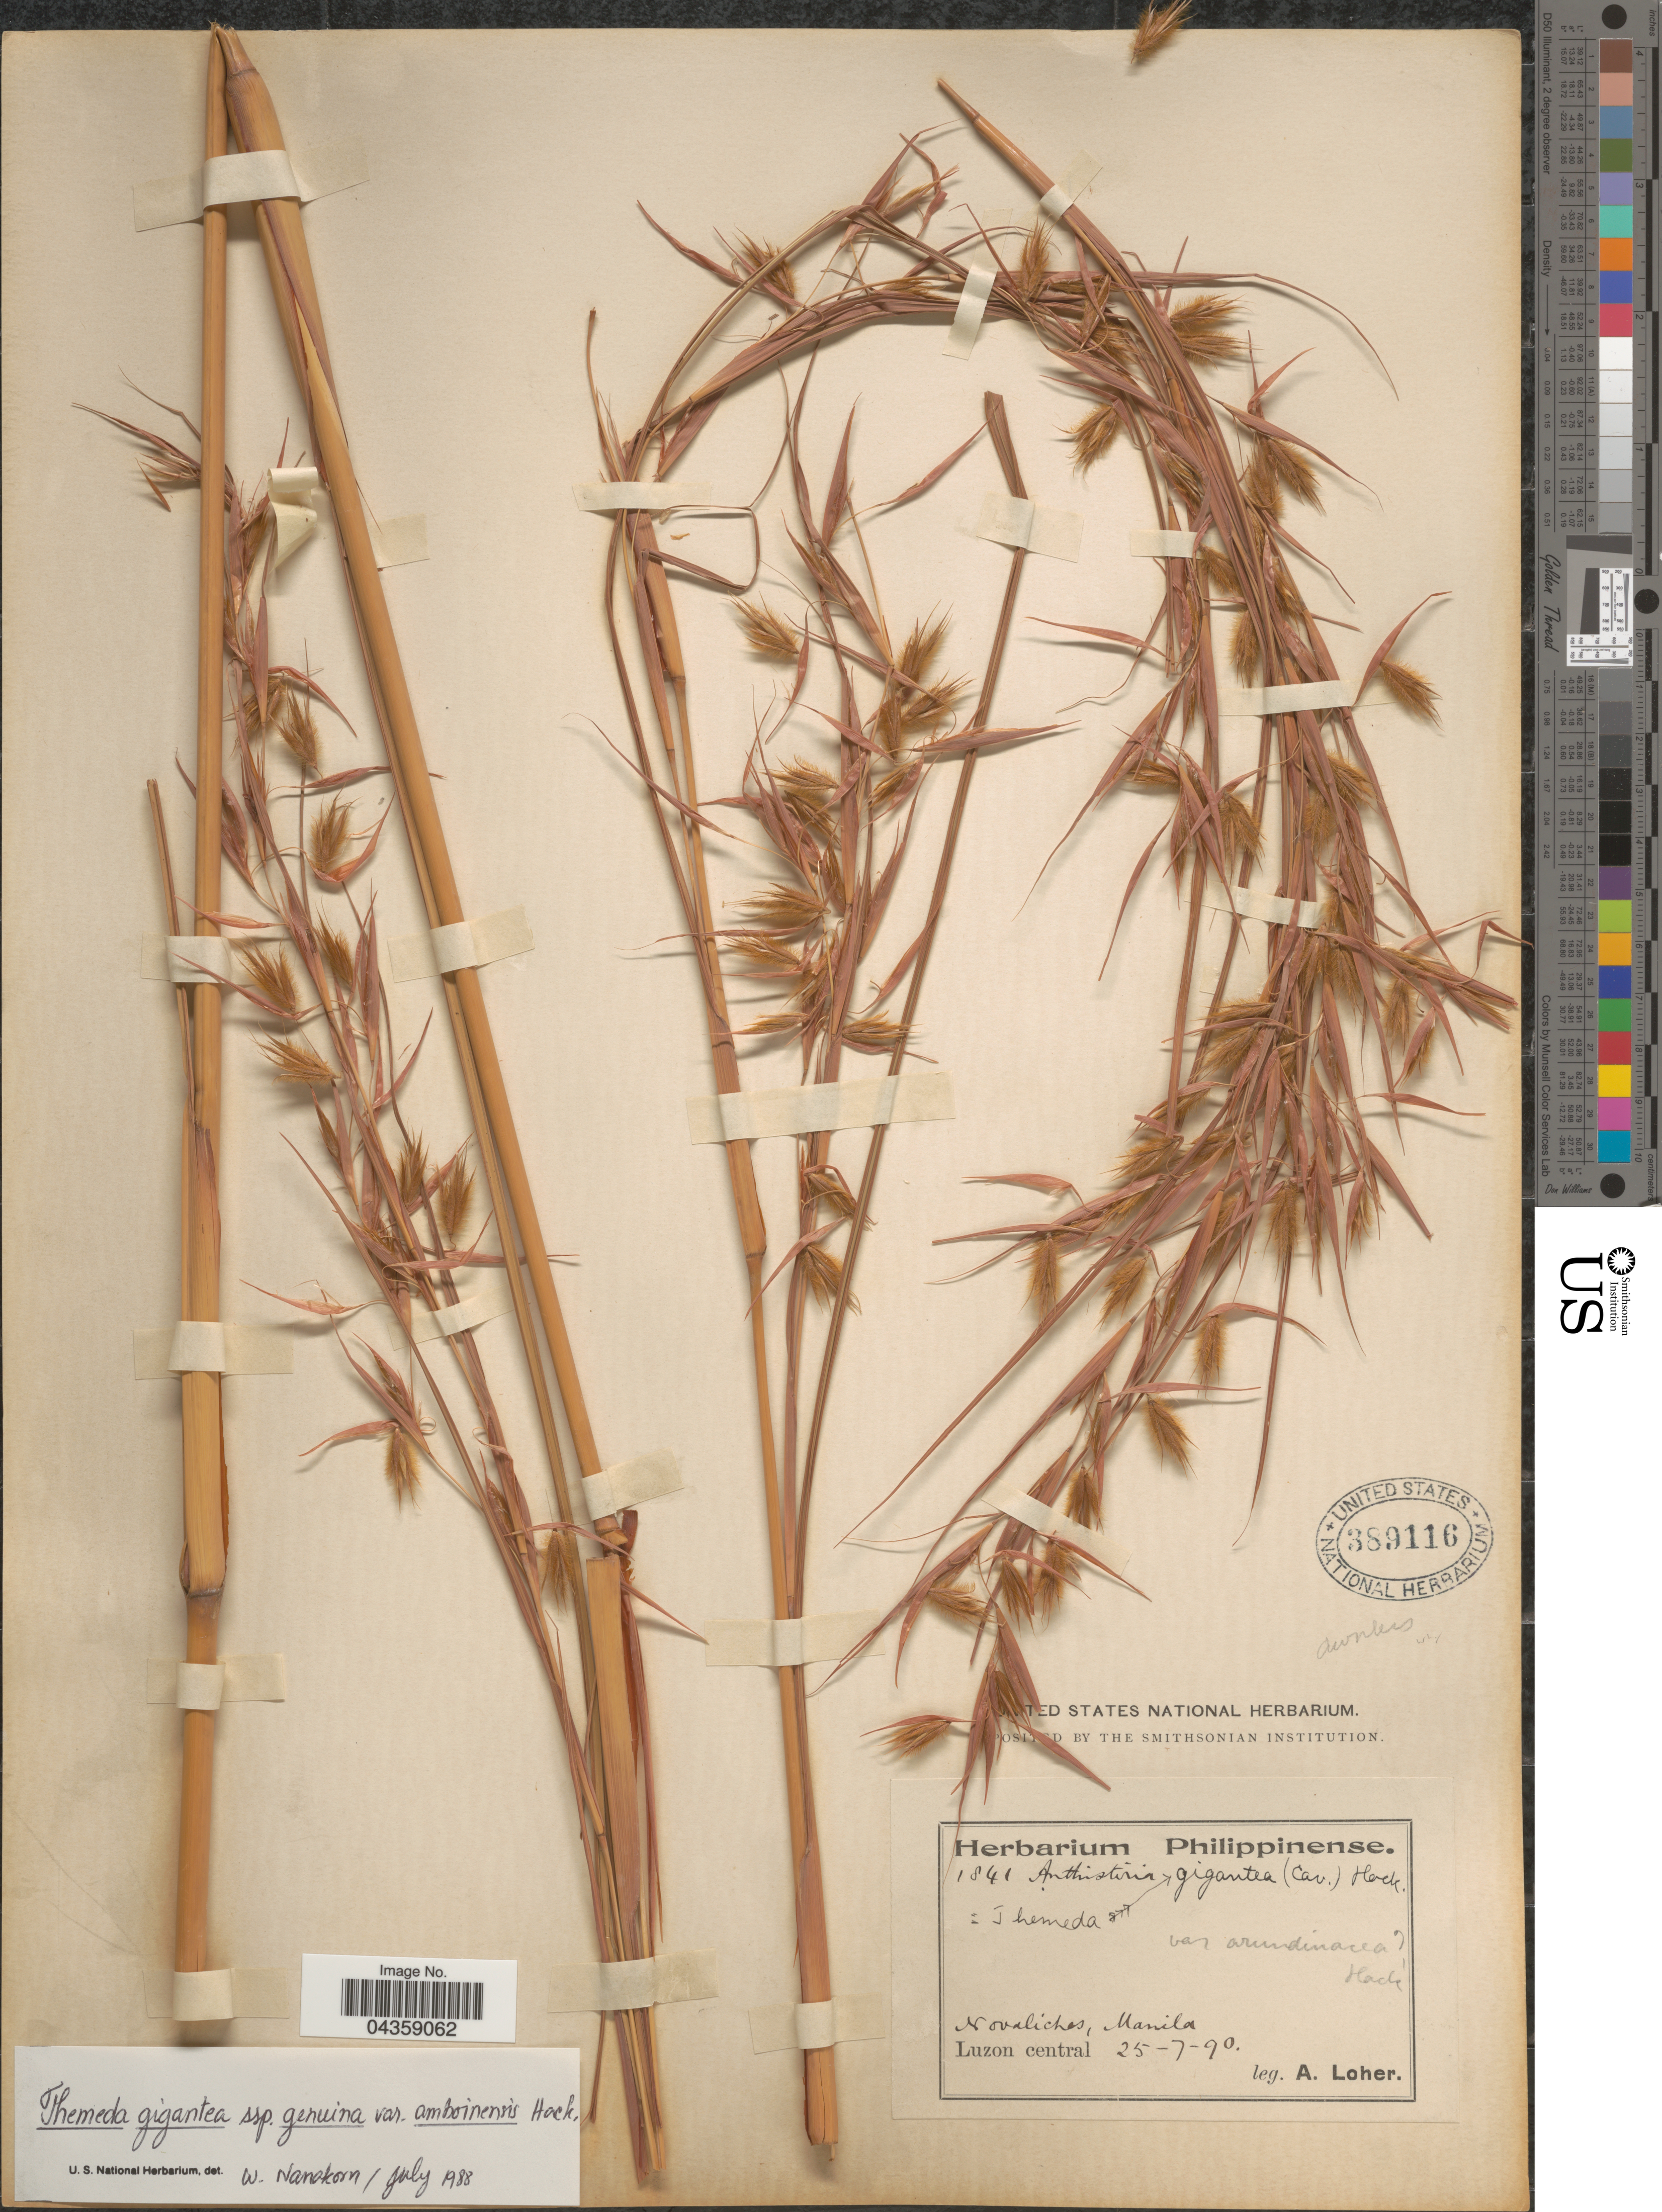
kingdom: Plantae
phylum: Tracheophyta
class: Liliopsida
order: Poales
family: Poaceae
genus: Themeda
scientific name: Themeda gigantea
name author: Hack.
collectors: A. Loher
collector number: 1841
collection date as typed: Transcribed d/m/y: 25/7/90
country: Philippines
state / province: Central Luzon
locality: Novaliches, Manila. Luzon central.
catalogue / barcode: US 389116